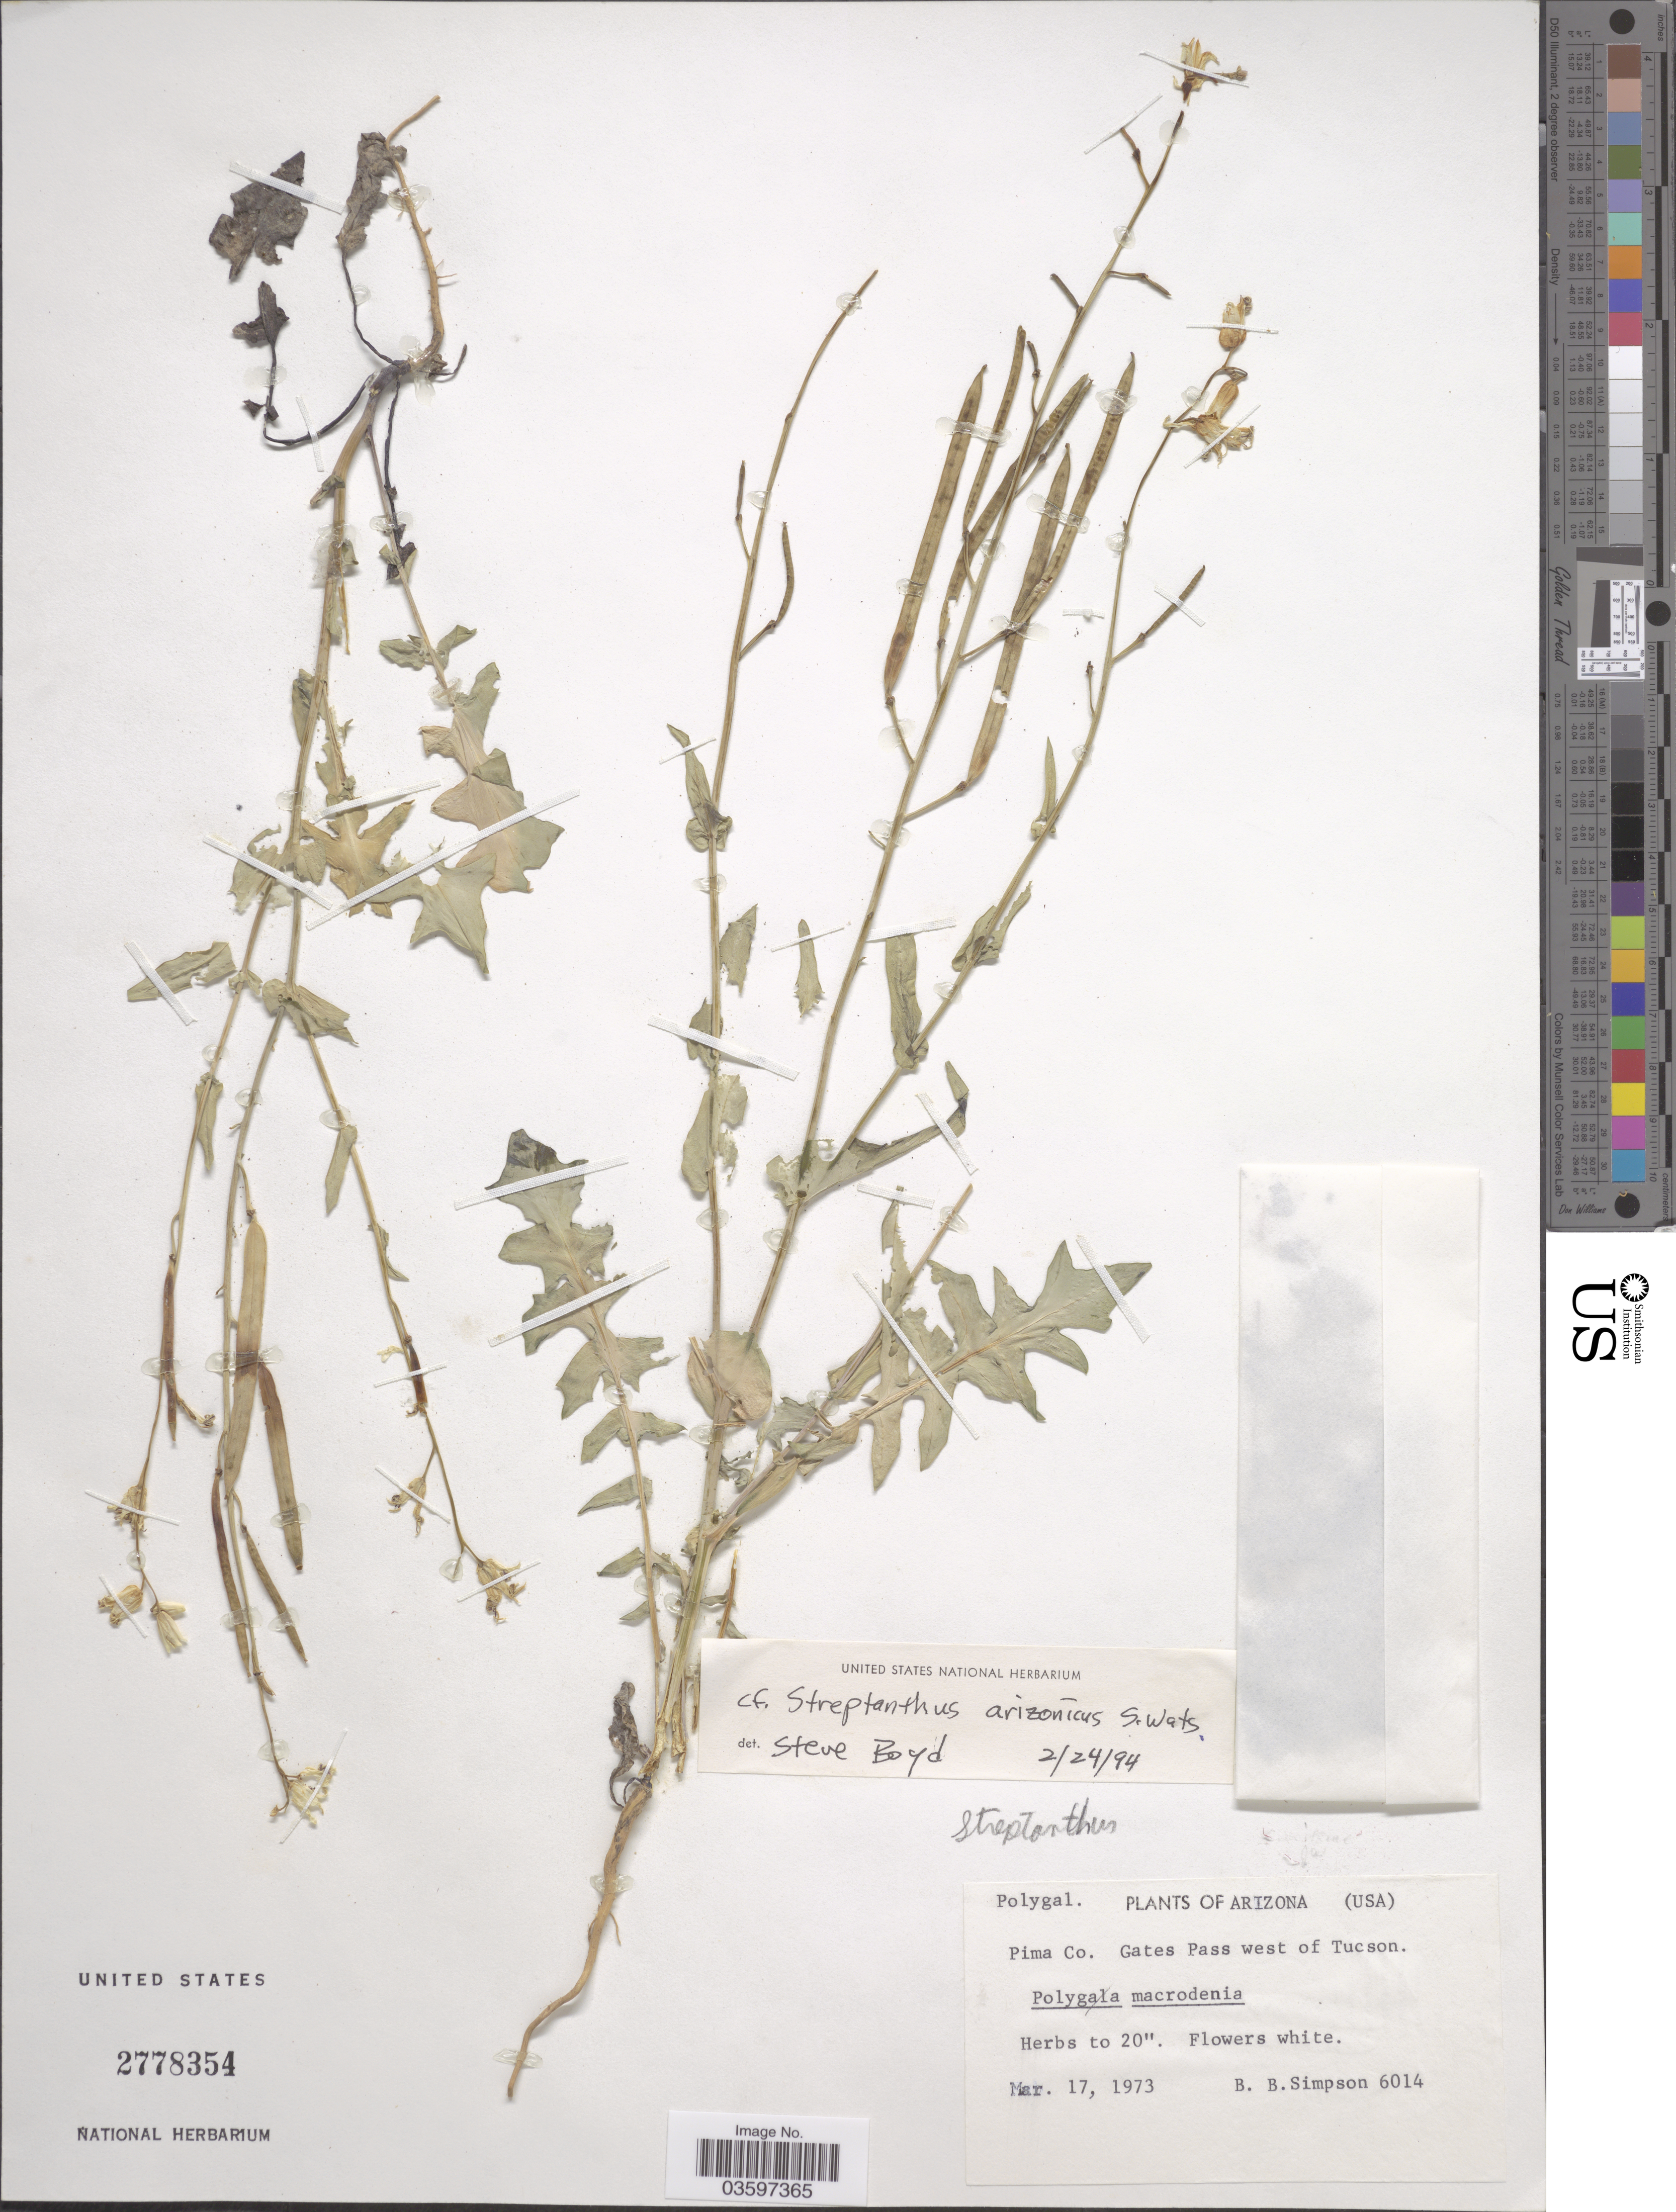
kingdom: Plantae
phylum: Tracheophyta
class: Magnoliopsida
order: Brassicales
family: Brassicaceae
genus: Streptanthus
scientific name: Streptanthus arizonicus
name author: S. Watson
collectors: B. Simpson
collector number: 6014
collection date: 1973-03-17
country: United States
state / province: Arizona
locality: Pima Co. Gates Pass west of Tucson.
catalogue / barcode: US 2778354